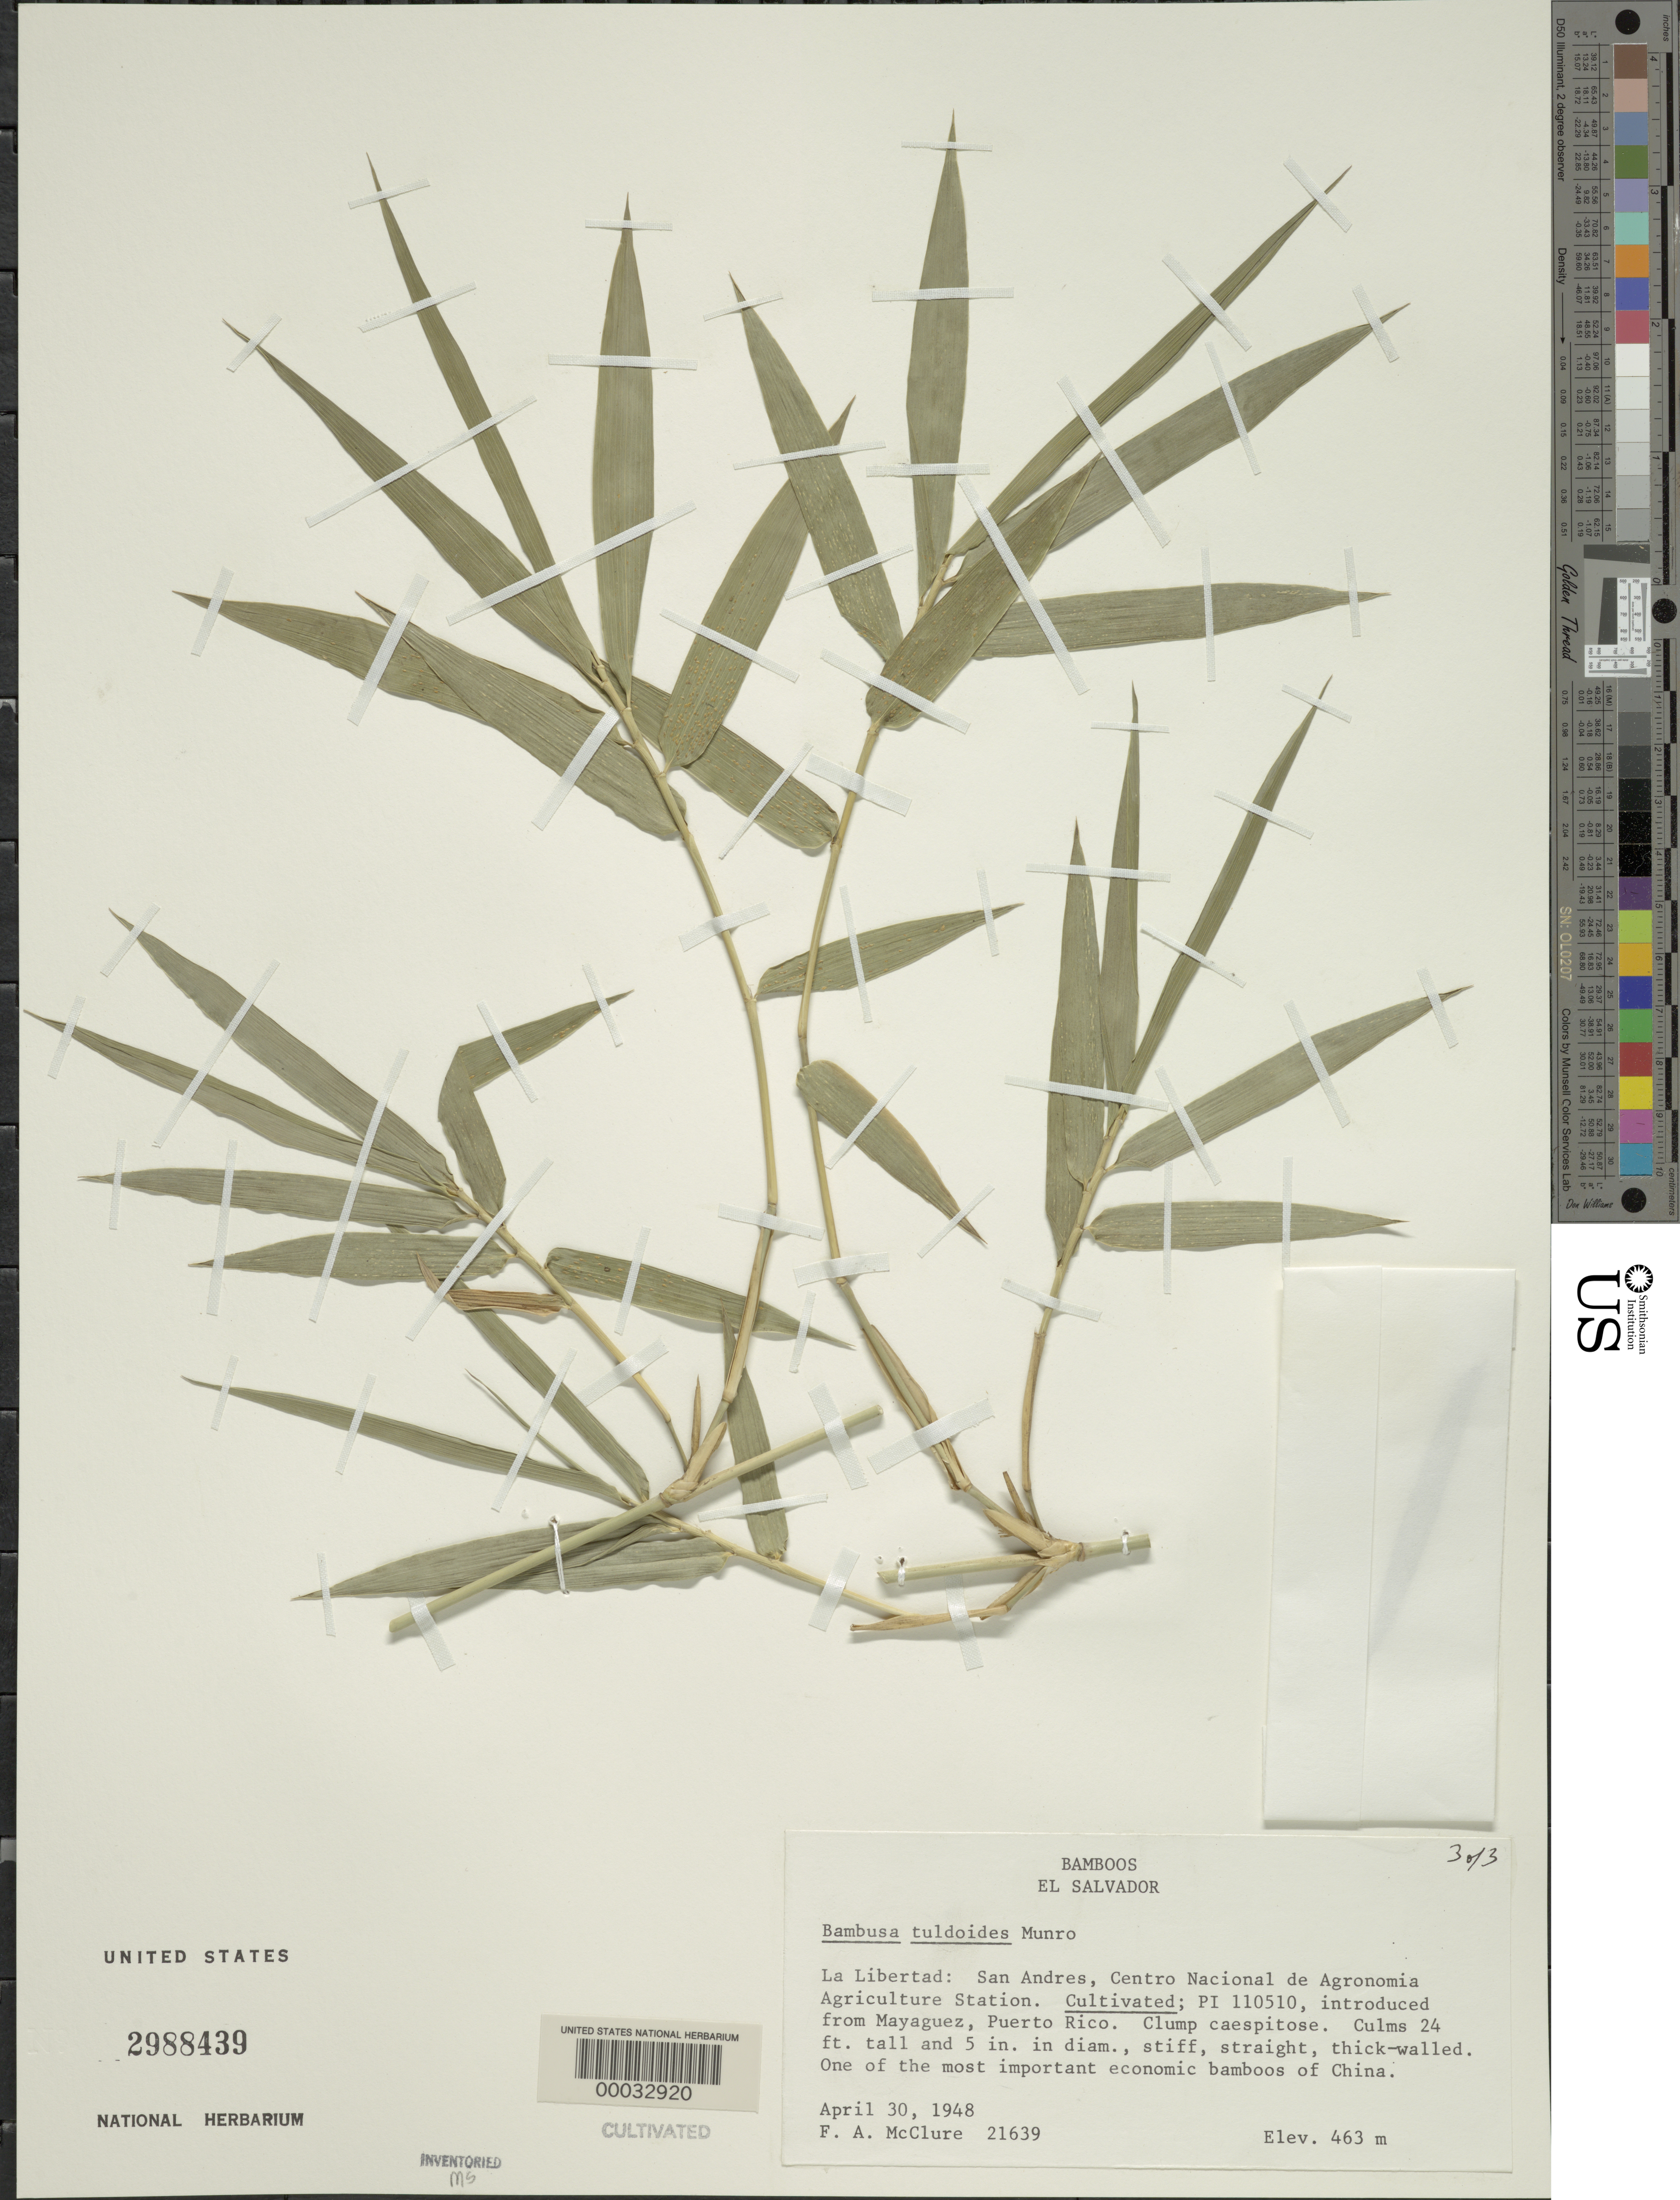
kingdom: Plantae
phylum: Tracheophyta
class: Liliopsida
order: Poales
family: Poaceae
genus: Bambusa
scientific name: Bambusa tuldoides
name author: Munro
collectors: F. A. McClure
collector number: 21639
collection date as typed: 30 Apr 1948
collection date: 1948-04-30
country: El Salvador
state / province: La Libertad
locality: Centro nacional de agronomia agriculture station-san andres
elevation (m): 463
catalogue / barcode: US 2988439